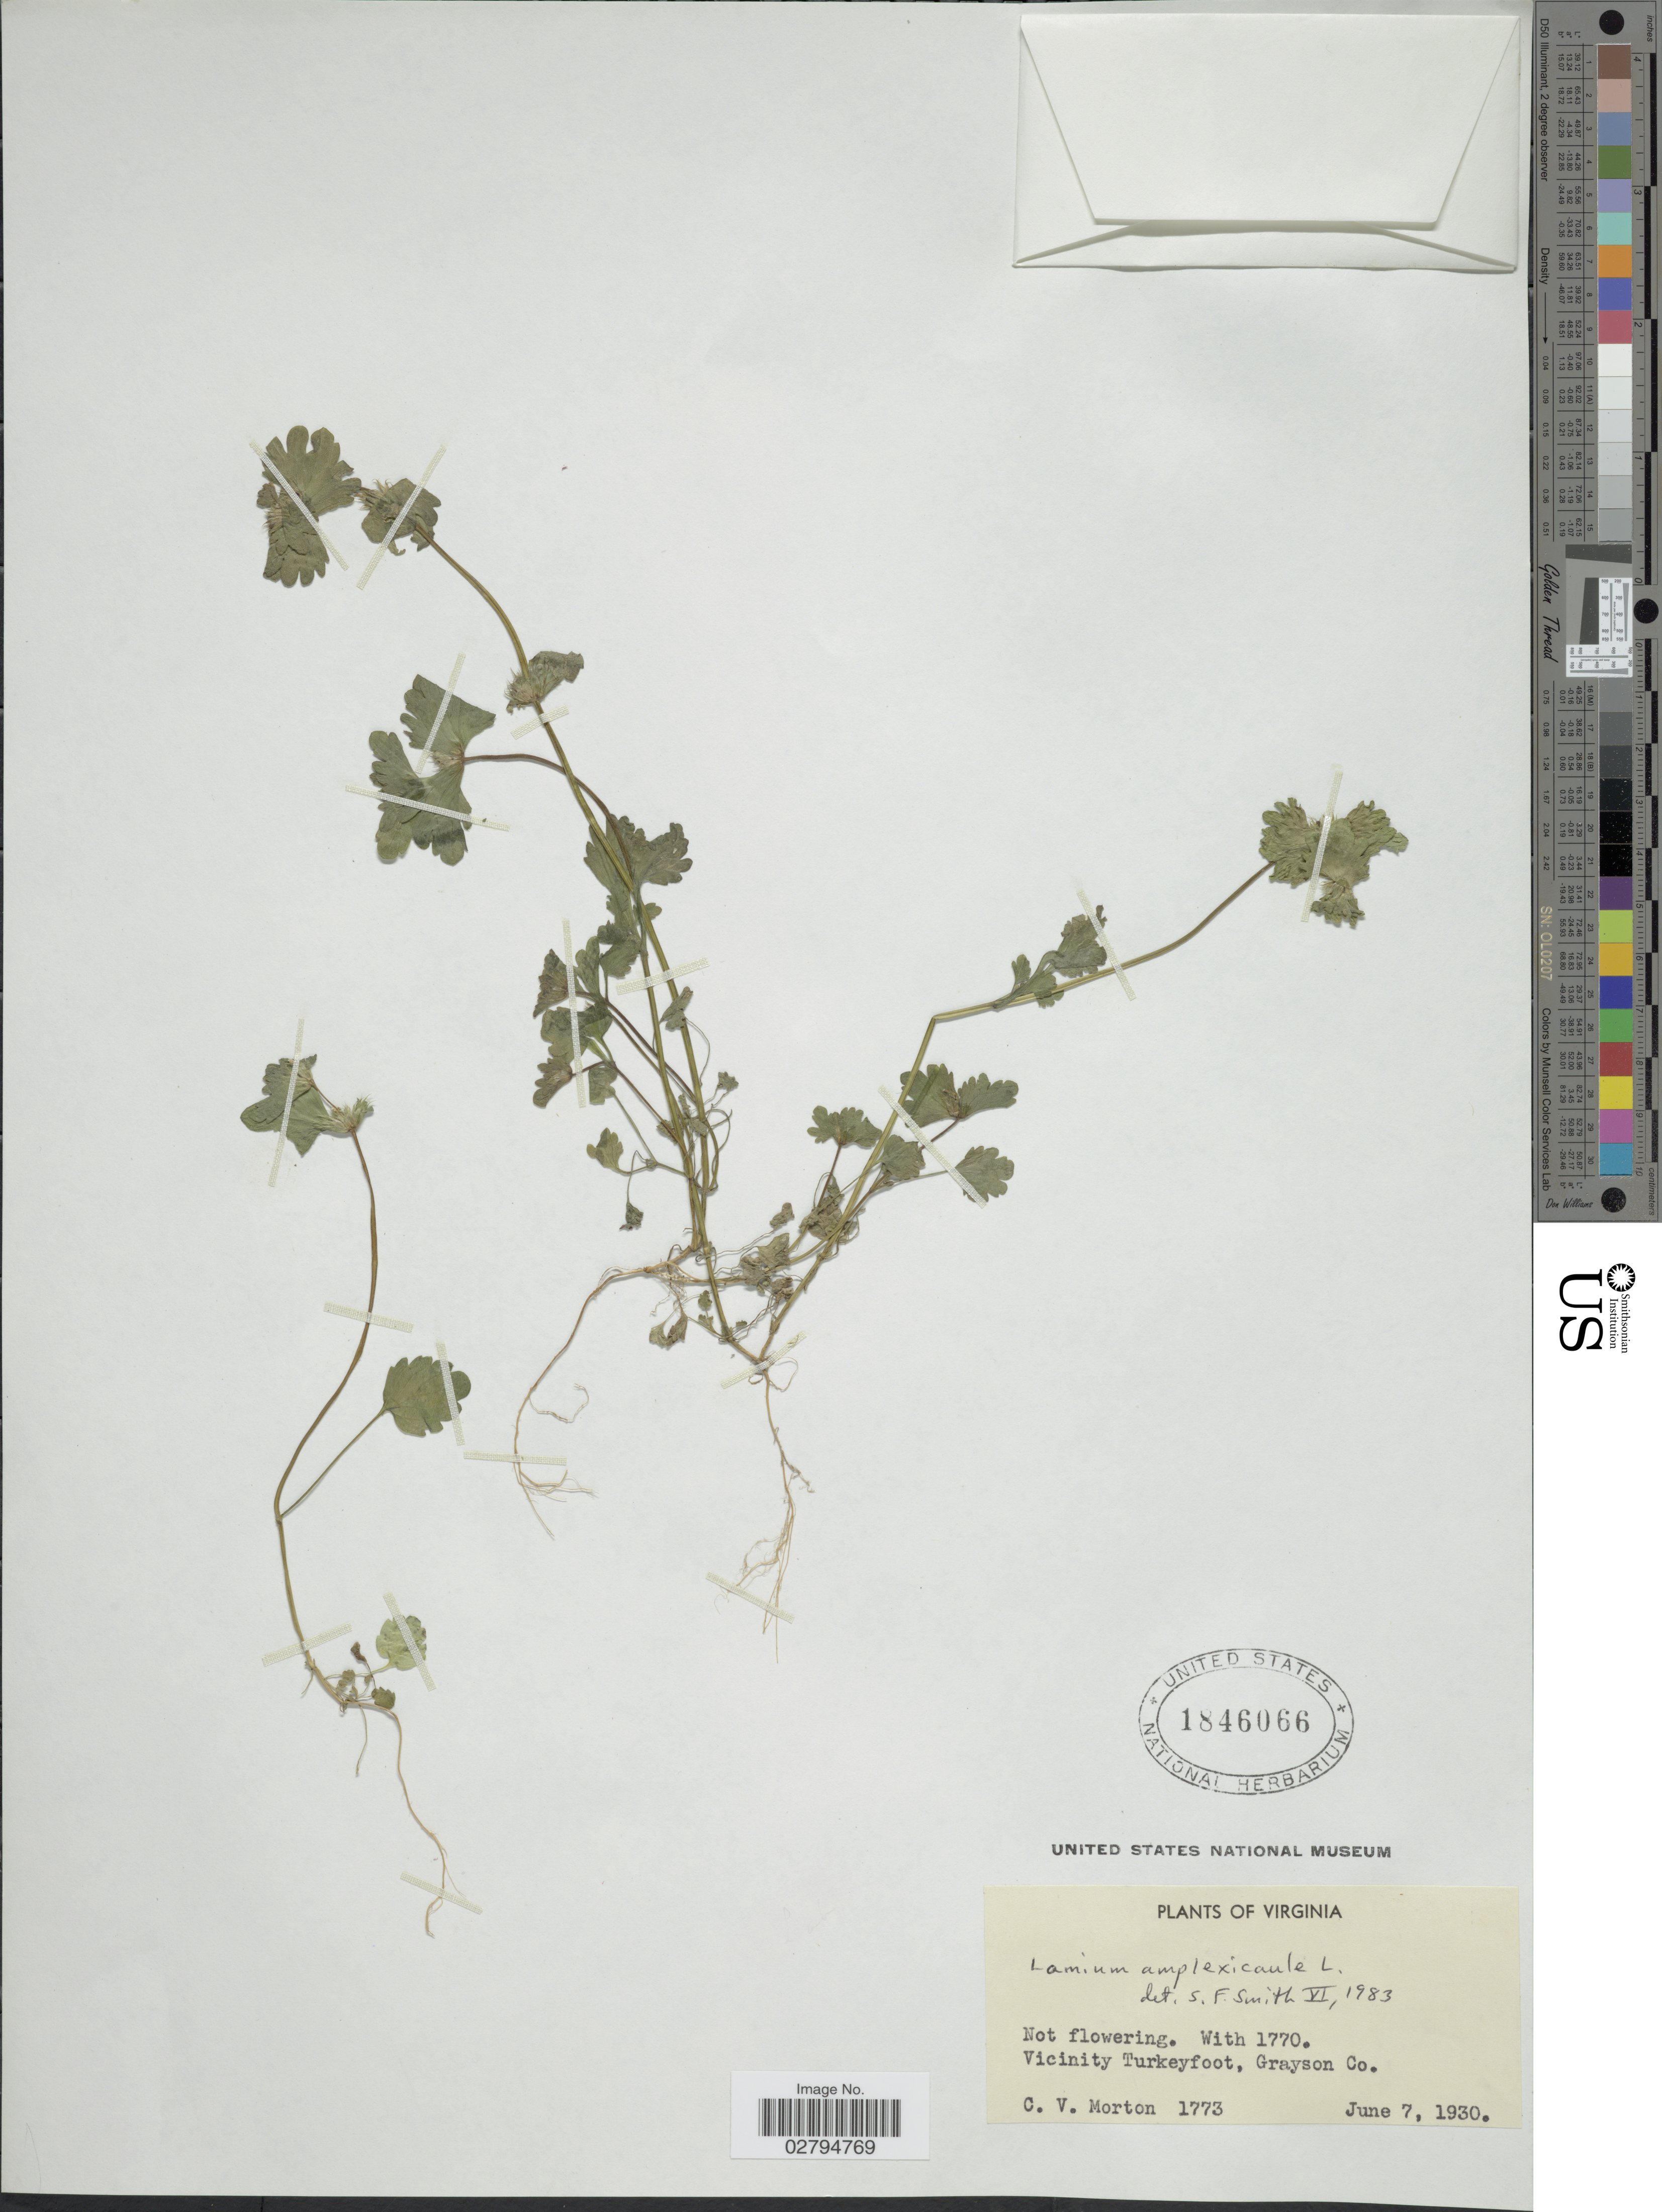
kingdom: Plantae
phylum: Tracheophyta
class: Magnoliopsida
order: Lamiales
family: Lamiaceae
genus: Lamium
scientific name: Lamium amplexicaule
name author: L.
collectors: C. V. Morton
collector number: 1773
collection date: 1930-06-07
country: United States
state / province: Virginia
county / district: Grayson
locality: Vicinity of Turkeyfoot, Grayson Co.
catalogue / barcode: US 1846066